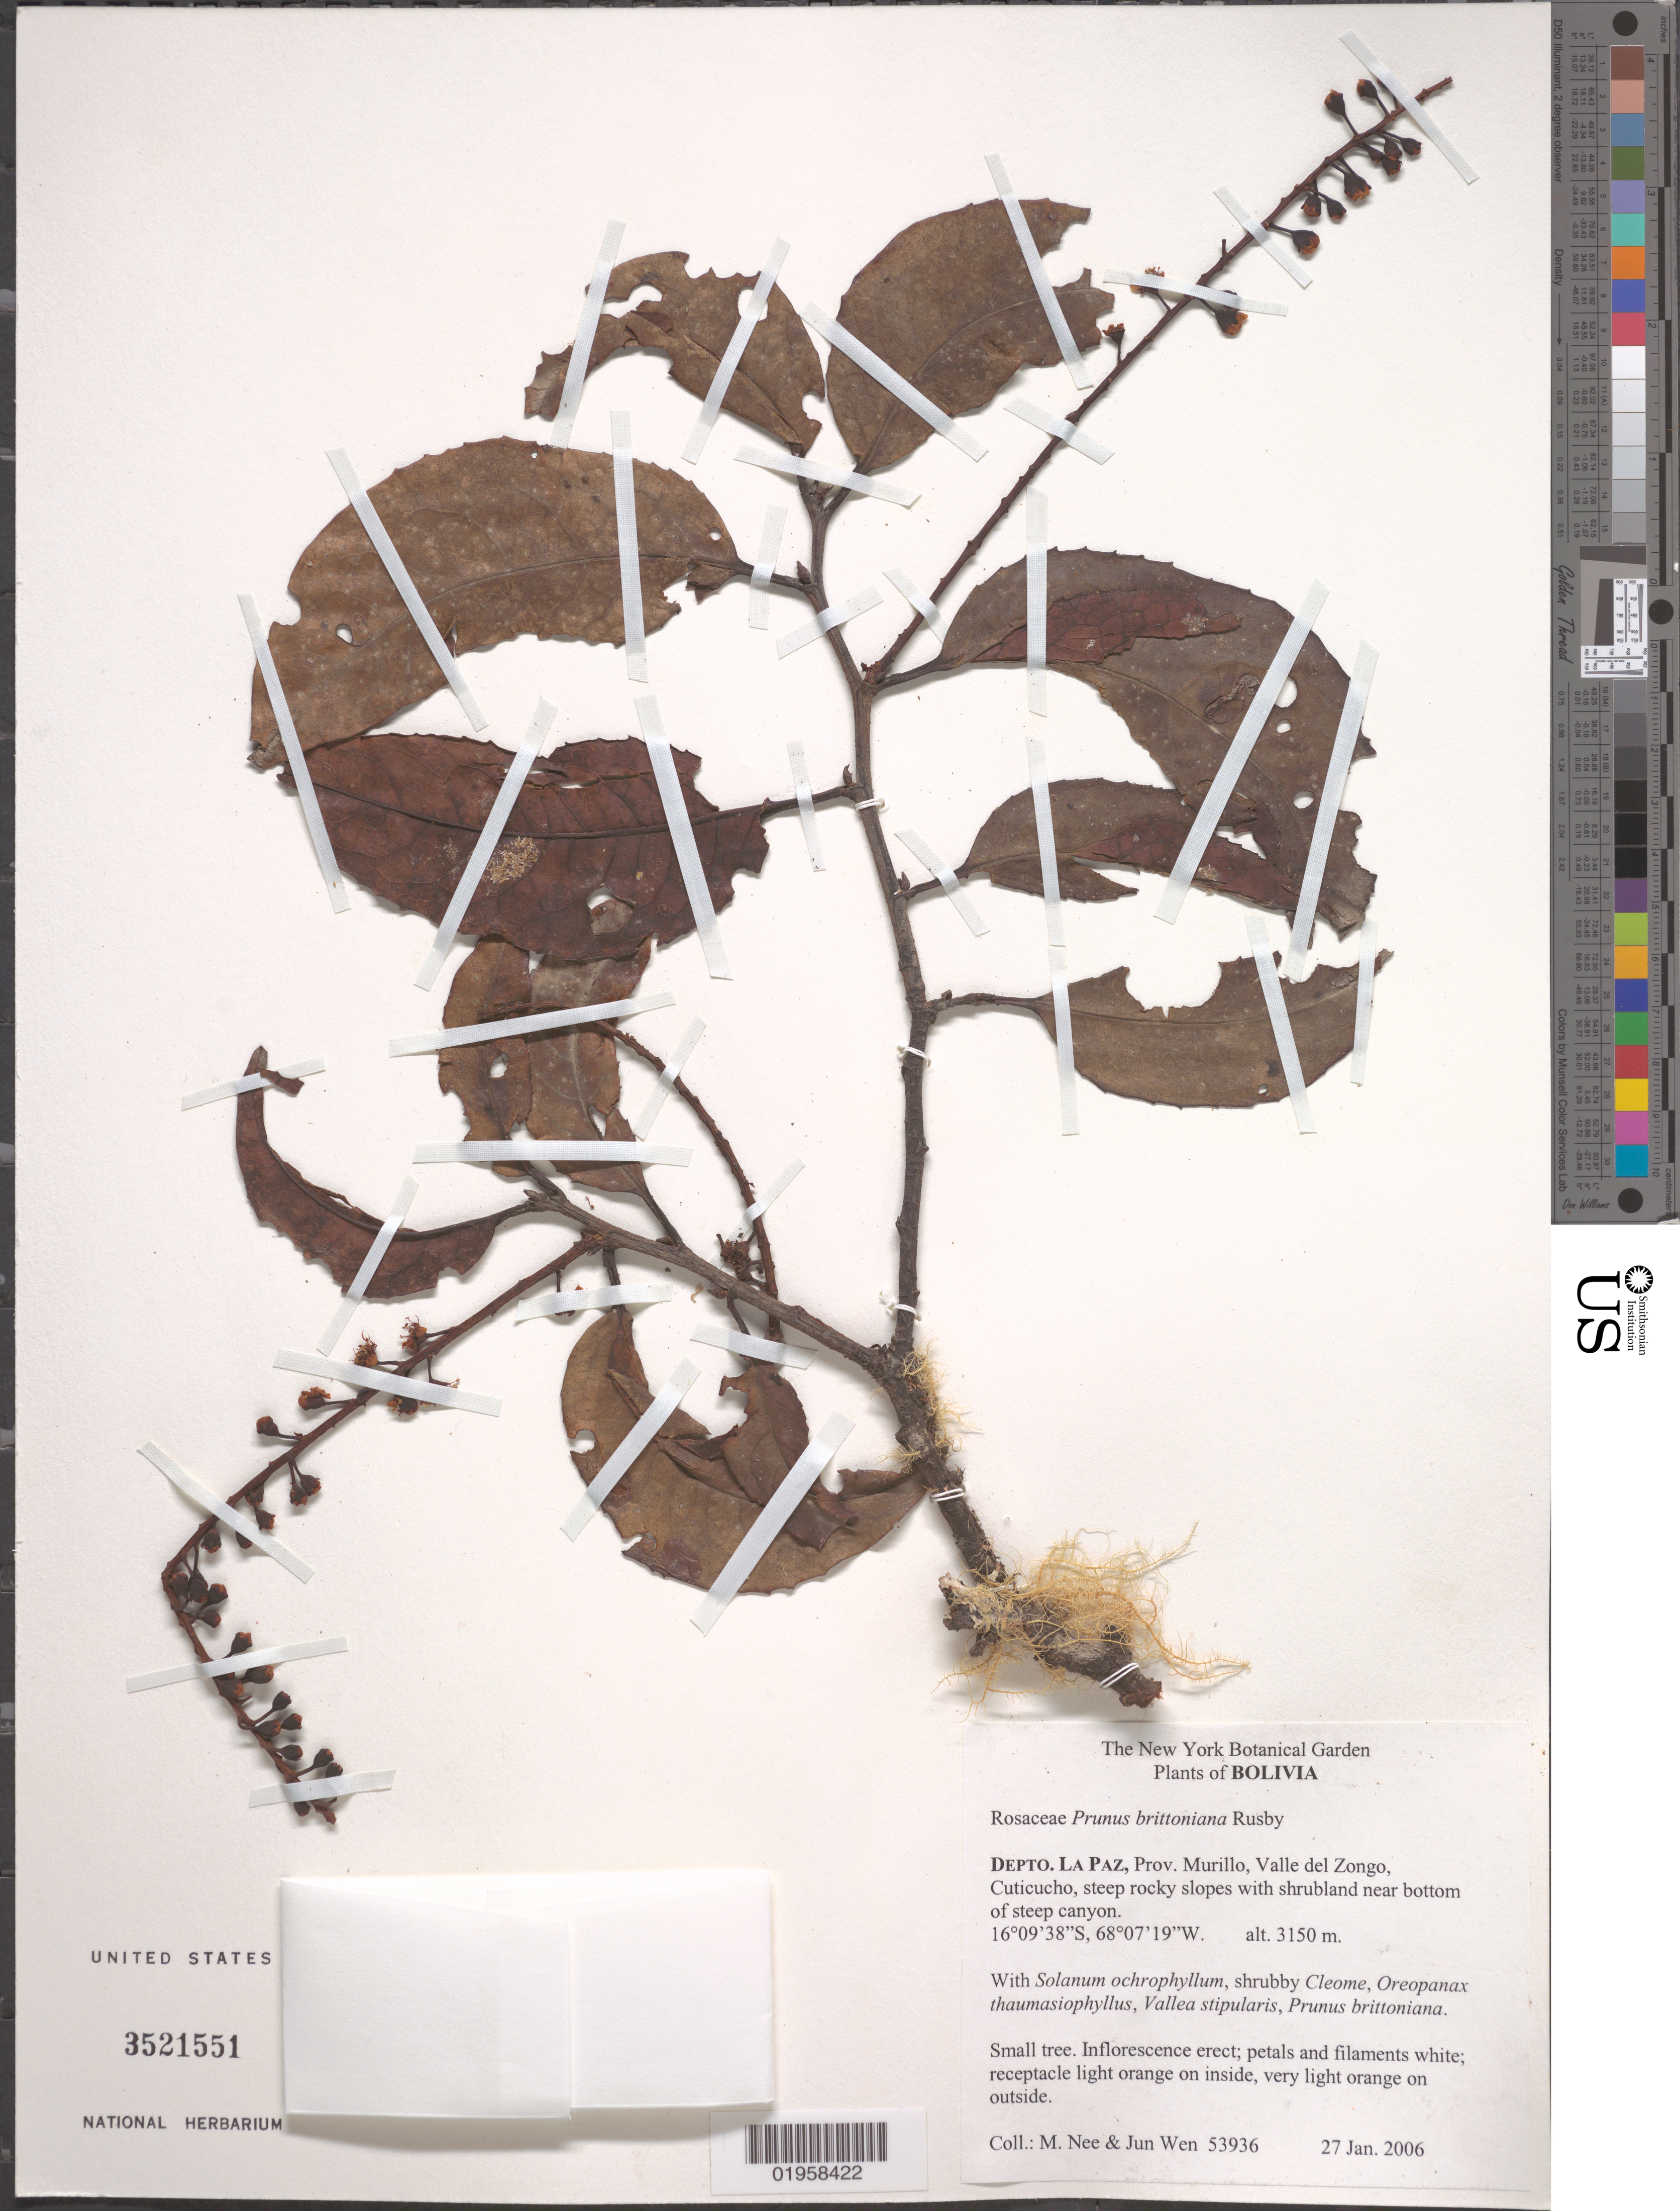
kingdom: Plantae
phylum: Tracheophyta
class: Magnoliopsida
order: Rosales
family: Rosaceae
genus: Prunus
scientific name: Prunus brittoniana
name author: Rusby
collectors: M. Nee & J. Wen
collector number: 53936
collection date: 2006-01-27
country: Bolivia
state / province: La Paz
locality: Prov. Murillo, Valle del Zongo, Cuticucho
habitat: Steep rocky slopes withshrubland near bottom of steep canyon. With solanum ochrophyllum, shrubby Cleome, Oreopanax thaumasiophyllus, Vallea stipularis, Prunus brittoniana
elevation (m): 3150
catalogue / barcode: US 3521551